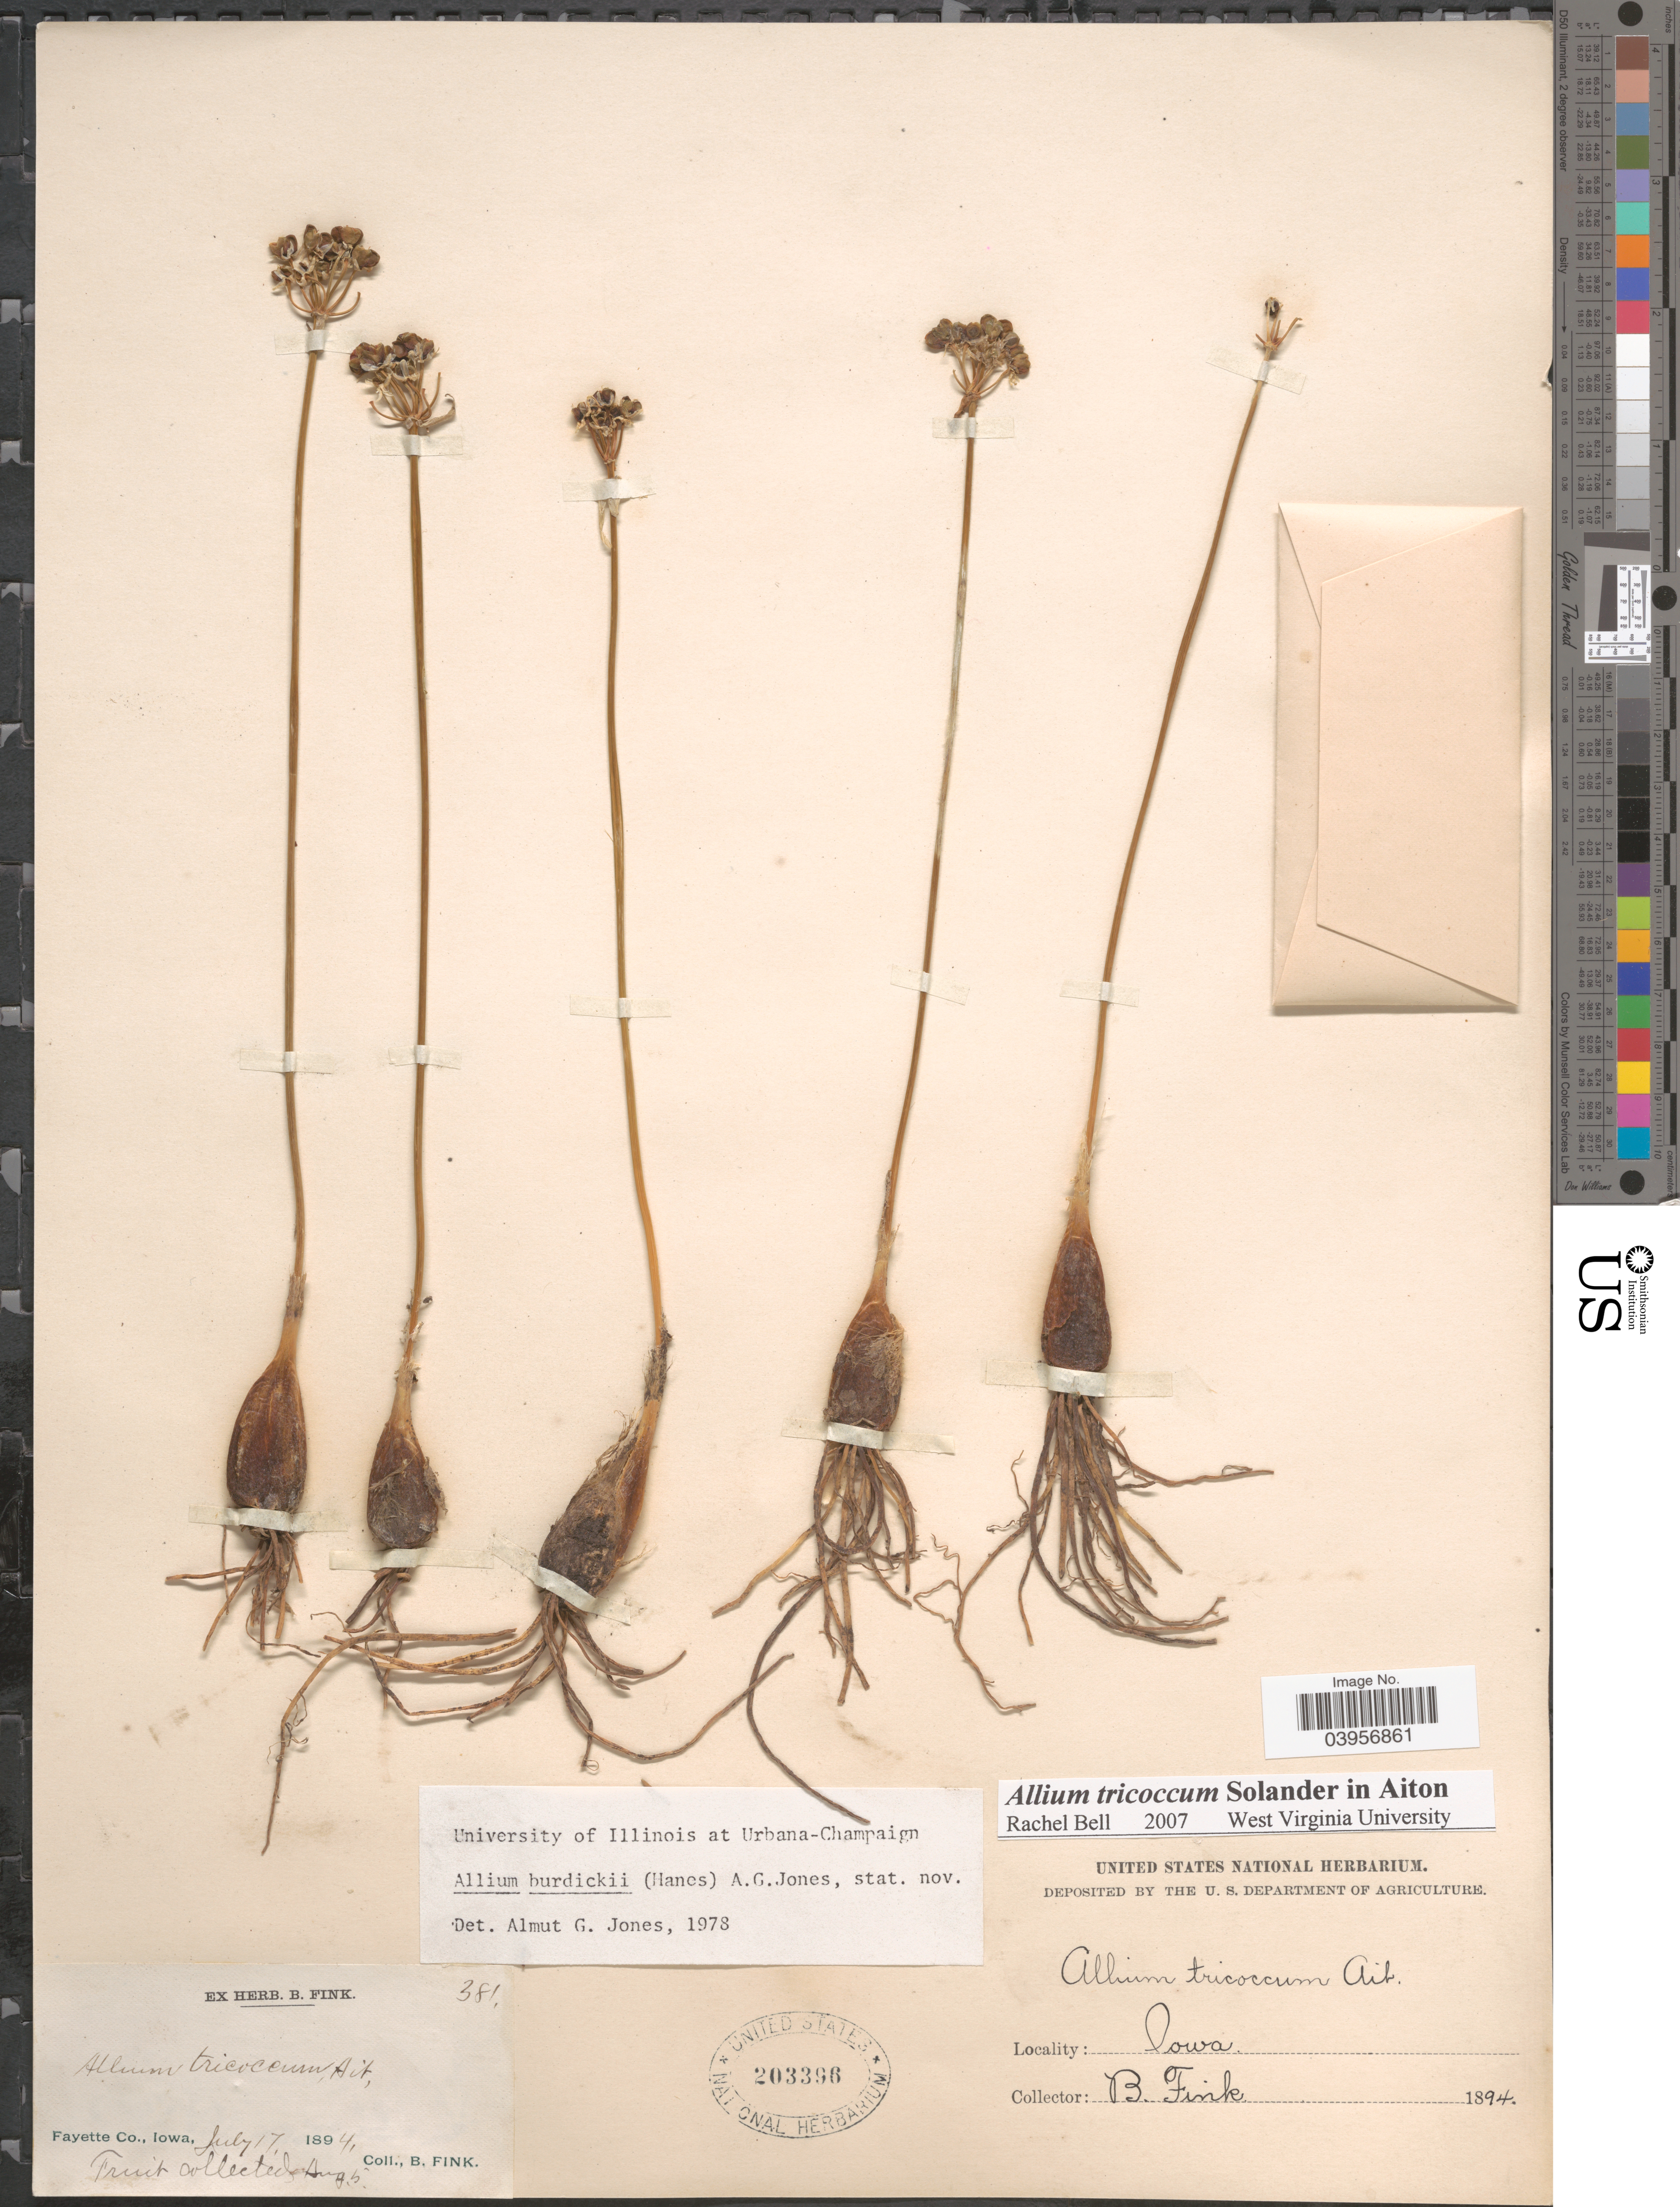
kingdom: Plantae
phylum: Tracheophyta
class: Liliopsida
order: Asparagales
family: Amaryllidaceae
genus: Allium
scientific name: Allium tricoccum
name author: Aiton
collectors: B. Fink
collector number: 381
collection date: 1894-07-17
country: United States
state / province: Iowa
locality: Fayette Co.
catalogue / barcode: US 203396